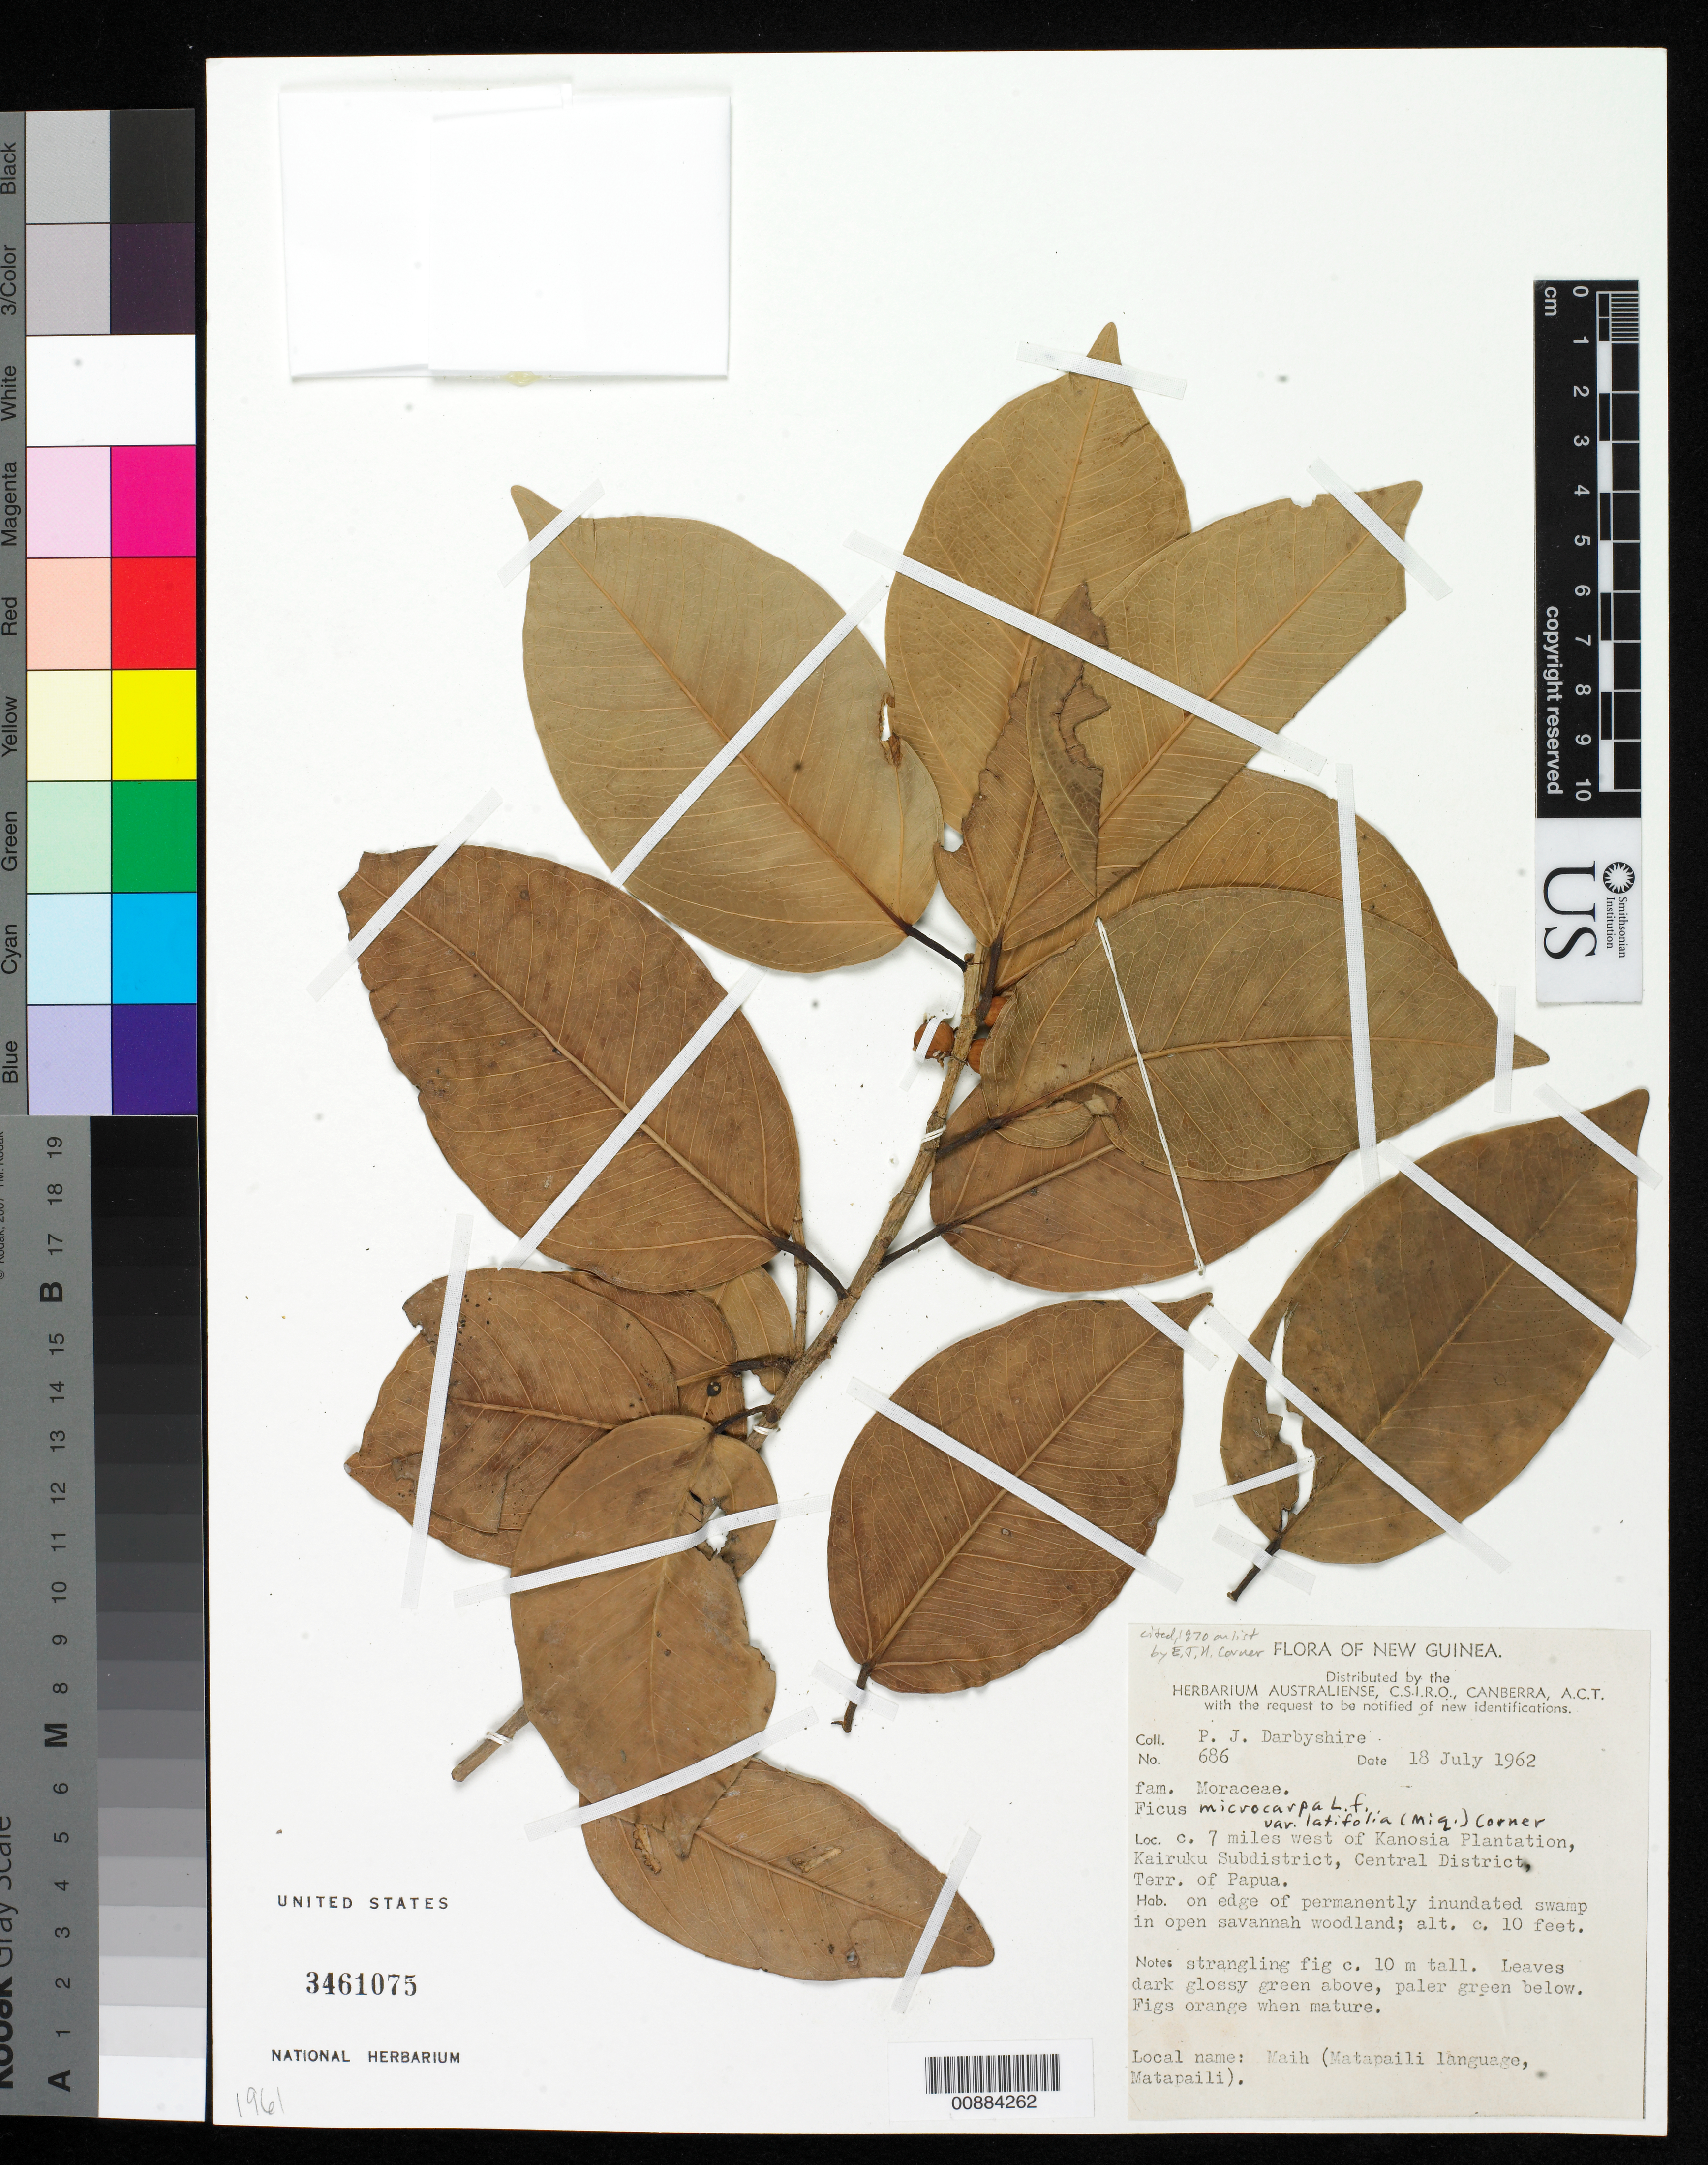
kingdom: Plantae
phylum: Tracheophyta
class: Magnoliopsida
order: Rosales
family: Moraceae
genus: Ficus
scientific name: Ficus microcarpa var. latifolia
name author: (Miq.) Corner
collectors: P. Darbyshire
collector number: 686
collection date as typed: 18 Jul 1962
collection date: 1962-07-18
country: Papua New Guinea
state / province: Central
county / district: Kairuku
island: New Guinea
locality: Kairuku subdist., ca. 7 mi. W of Kanosia Plantation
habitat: edge of permanently inundated swamp to open savannah woodland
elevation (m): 3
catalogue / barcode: US 3461075